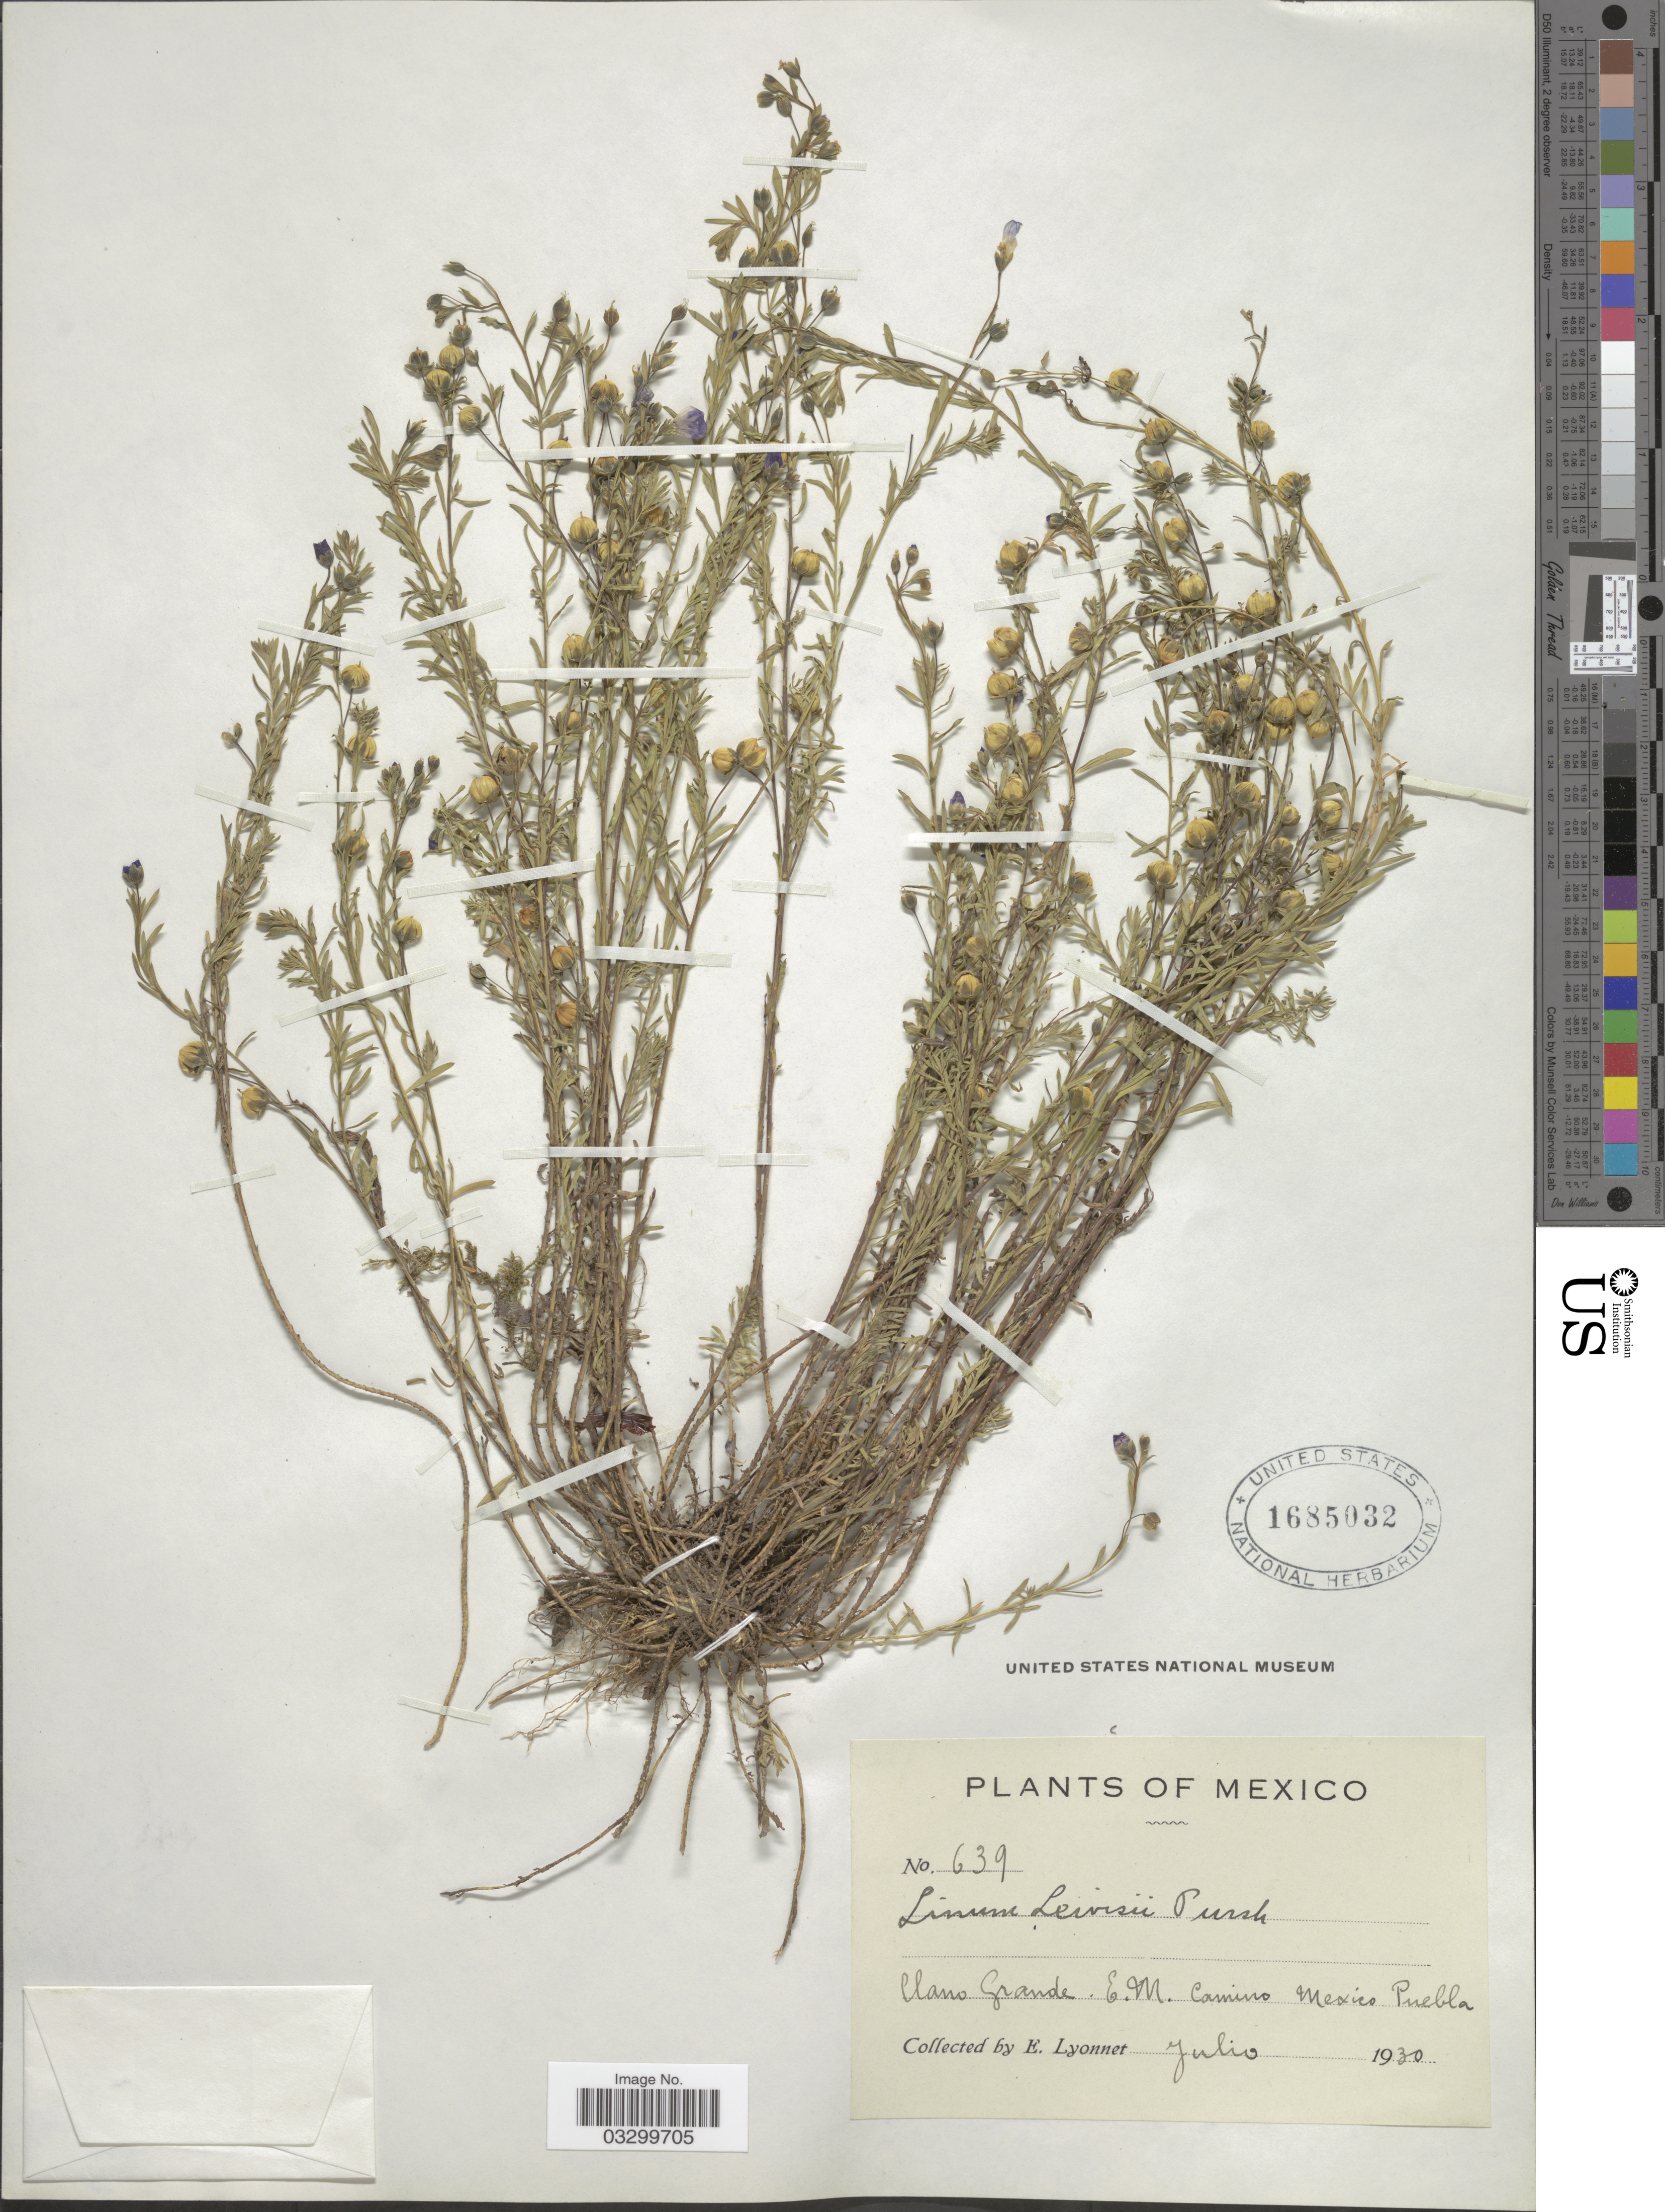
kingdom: Plantae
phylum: Tracheophyta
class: Magnoliopsida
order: Malpighiales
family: Linaceae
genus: Linum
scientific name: Linum lewisii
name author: Pursh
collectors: E. Lyonnet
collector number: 639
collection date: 1930-07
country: Mexico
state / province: Puebla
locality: Llano Grande, E.M. Camino.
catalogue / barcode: US 1685032